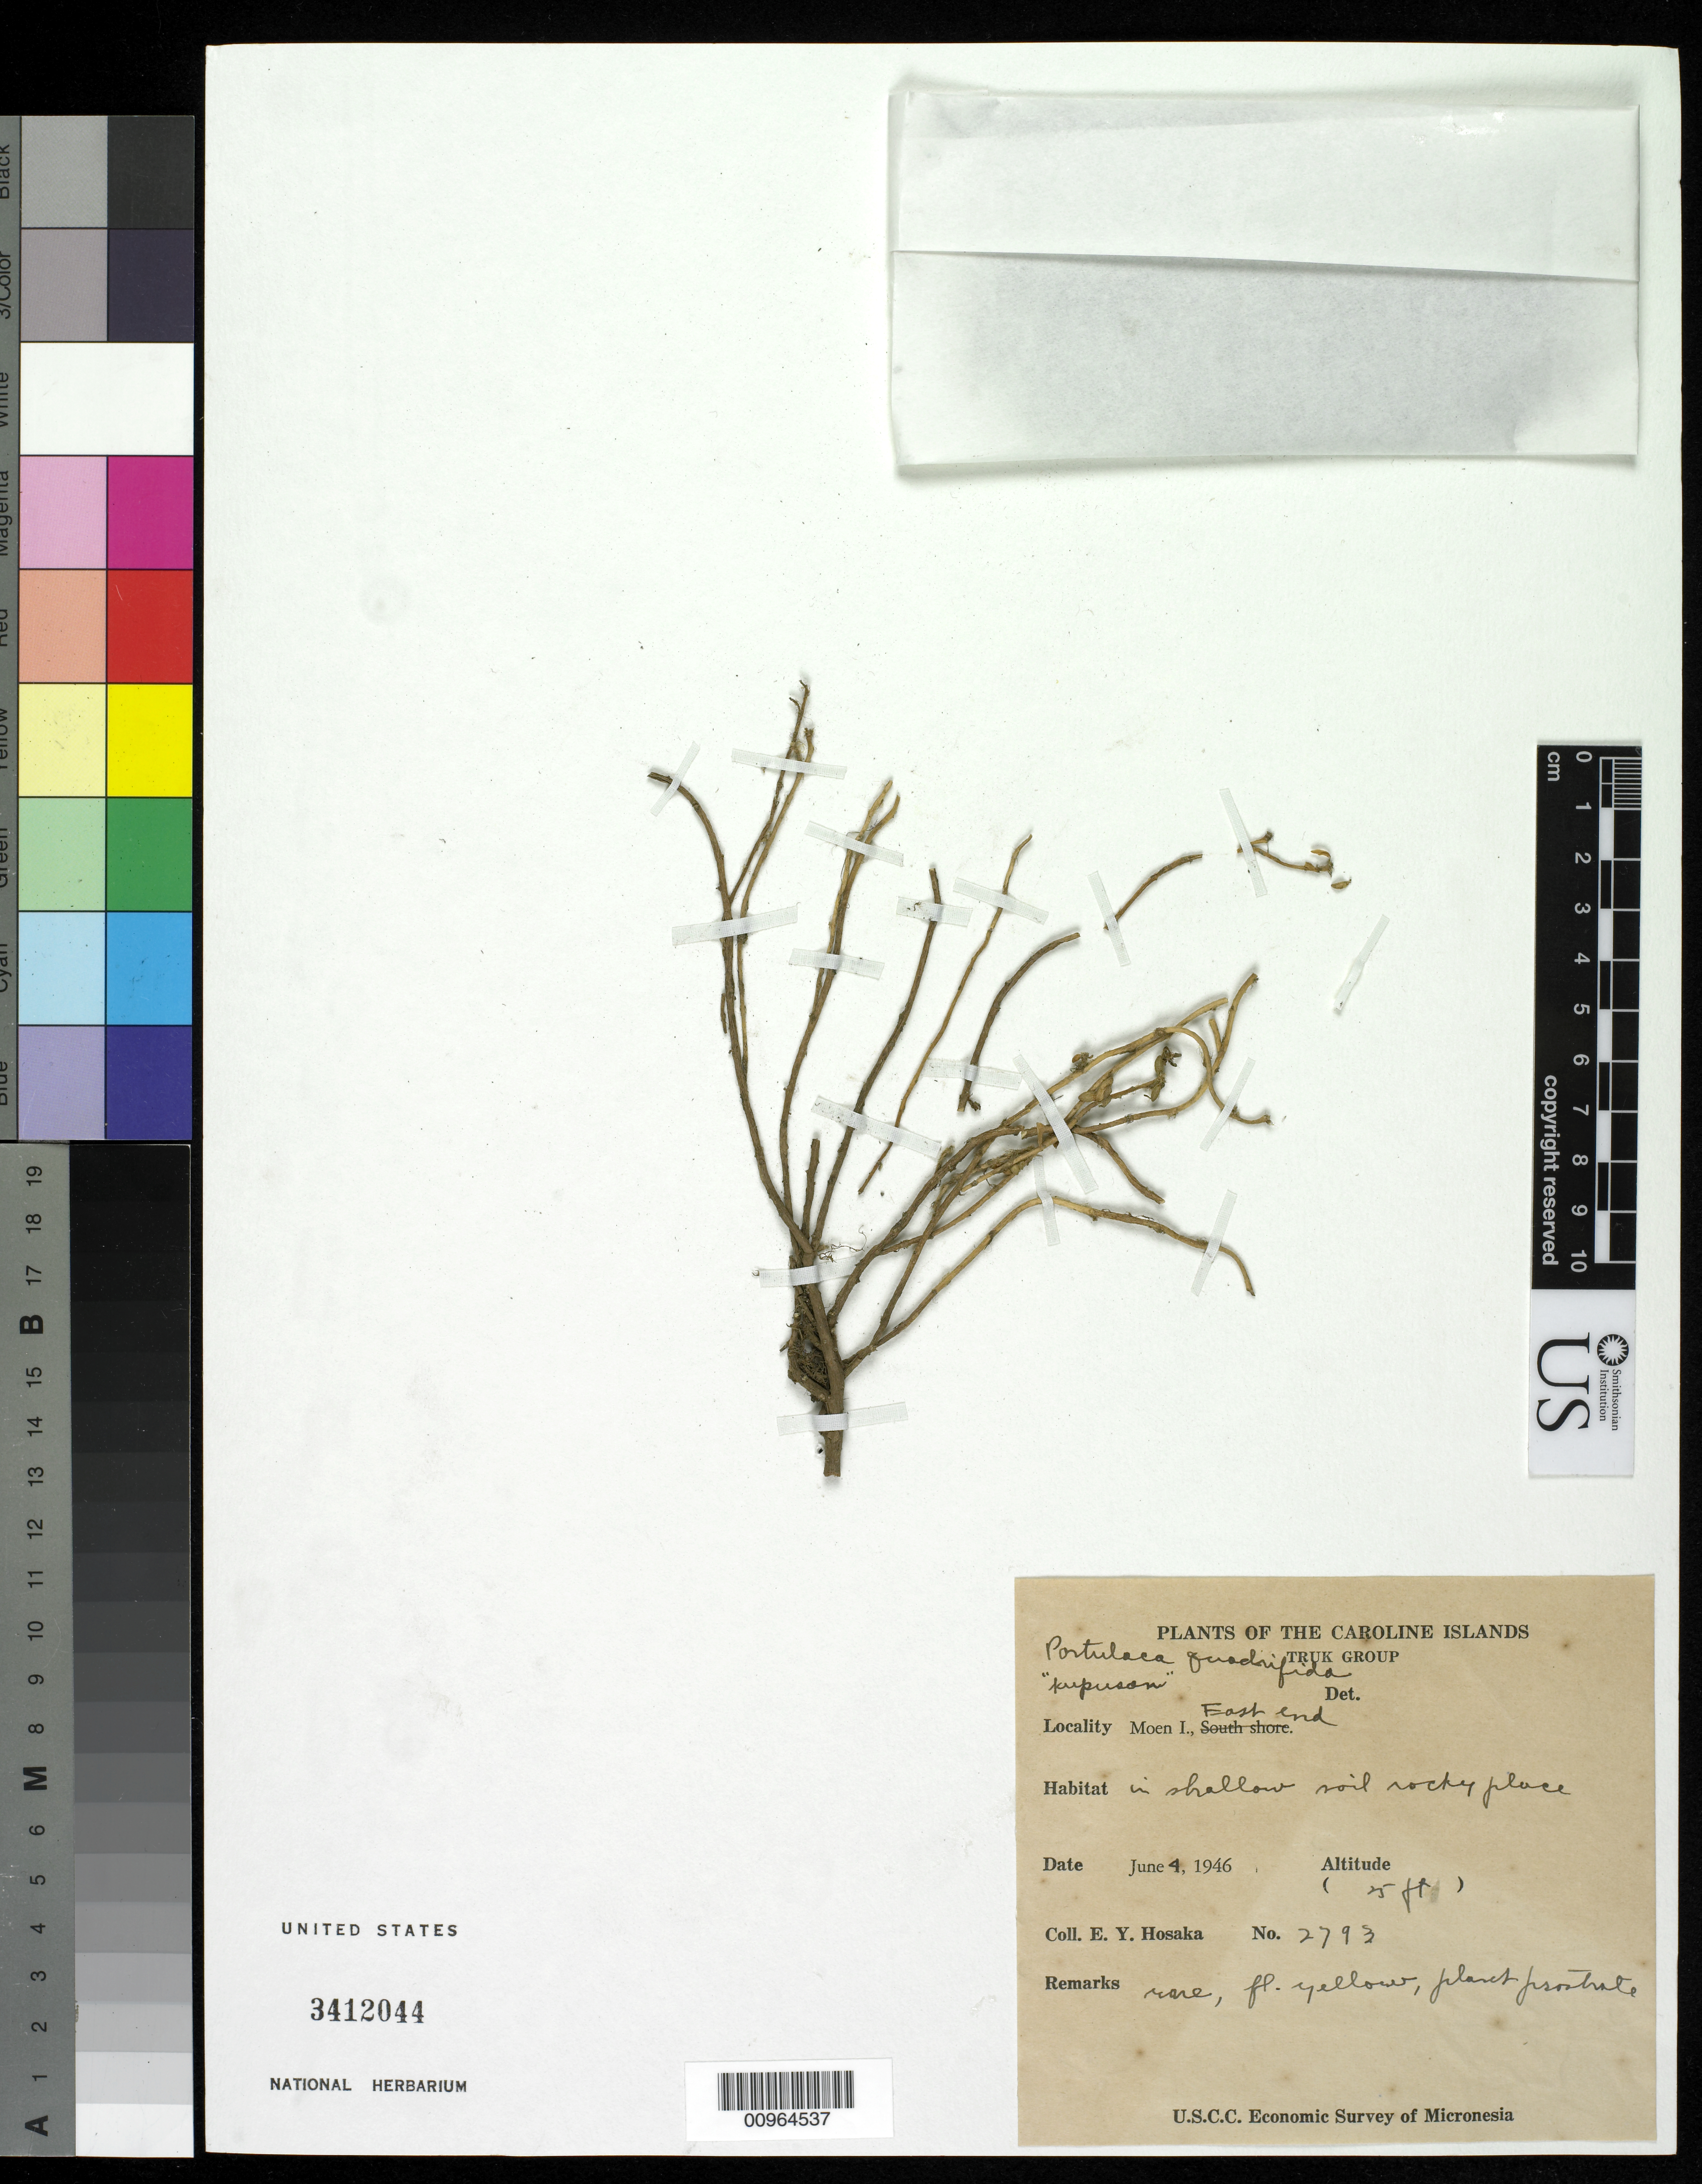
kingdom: Plantae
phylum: Tracheophyta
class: Magnoliopsida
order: Caryophyllales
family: Portulacaceae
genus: Portulaca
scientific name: Portulaca quadrifida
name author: L.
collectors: E. Y. Hosaka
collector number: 2793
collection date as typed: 04 Jun 1946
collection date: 1946-06-04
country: Micronesia, Federated States of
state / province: Truk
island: Moen [Wono]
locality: East end.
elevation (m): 8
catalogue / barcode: US 3412044